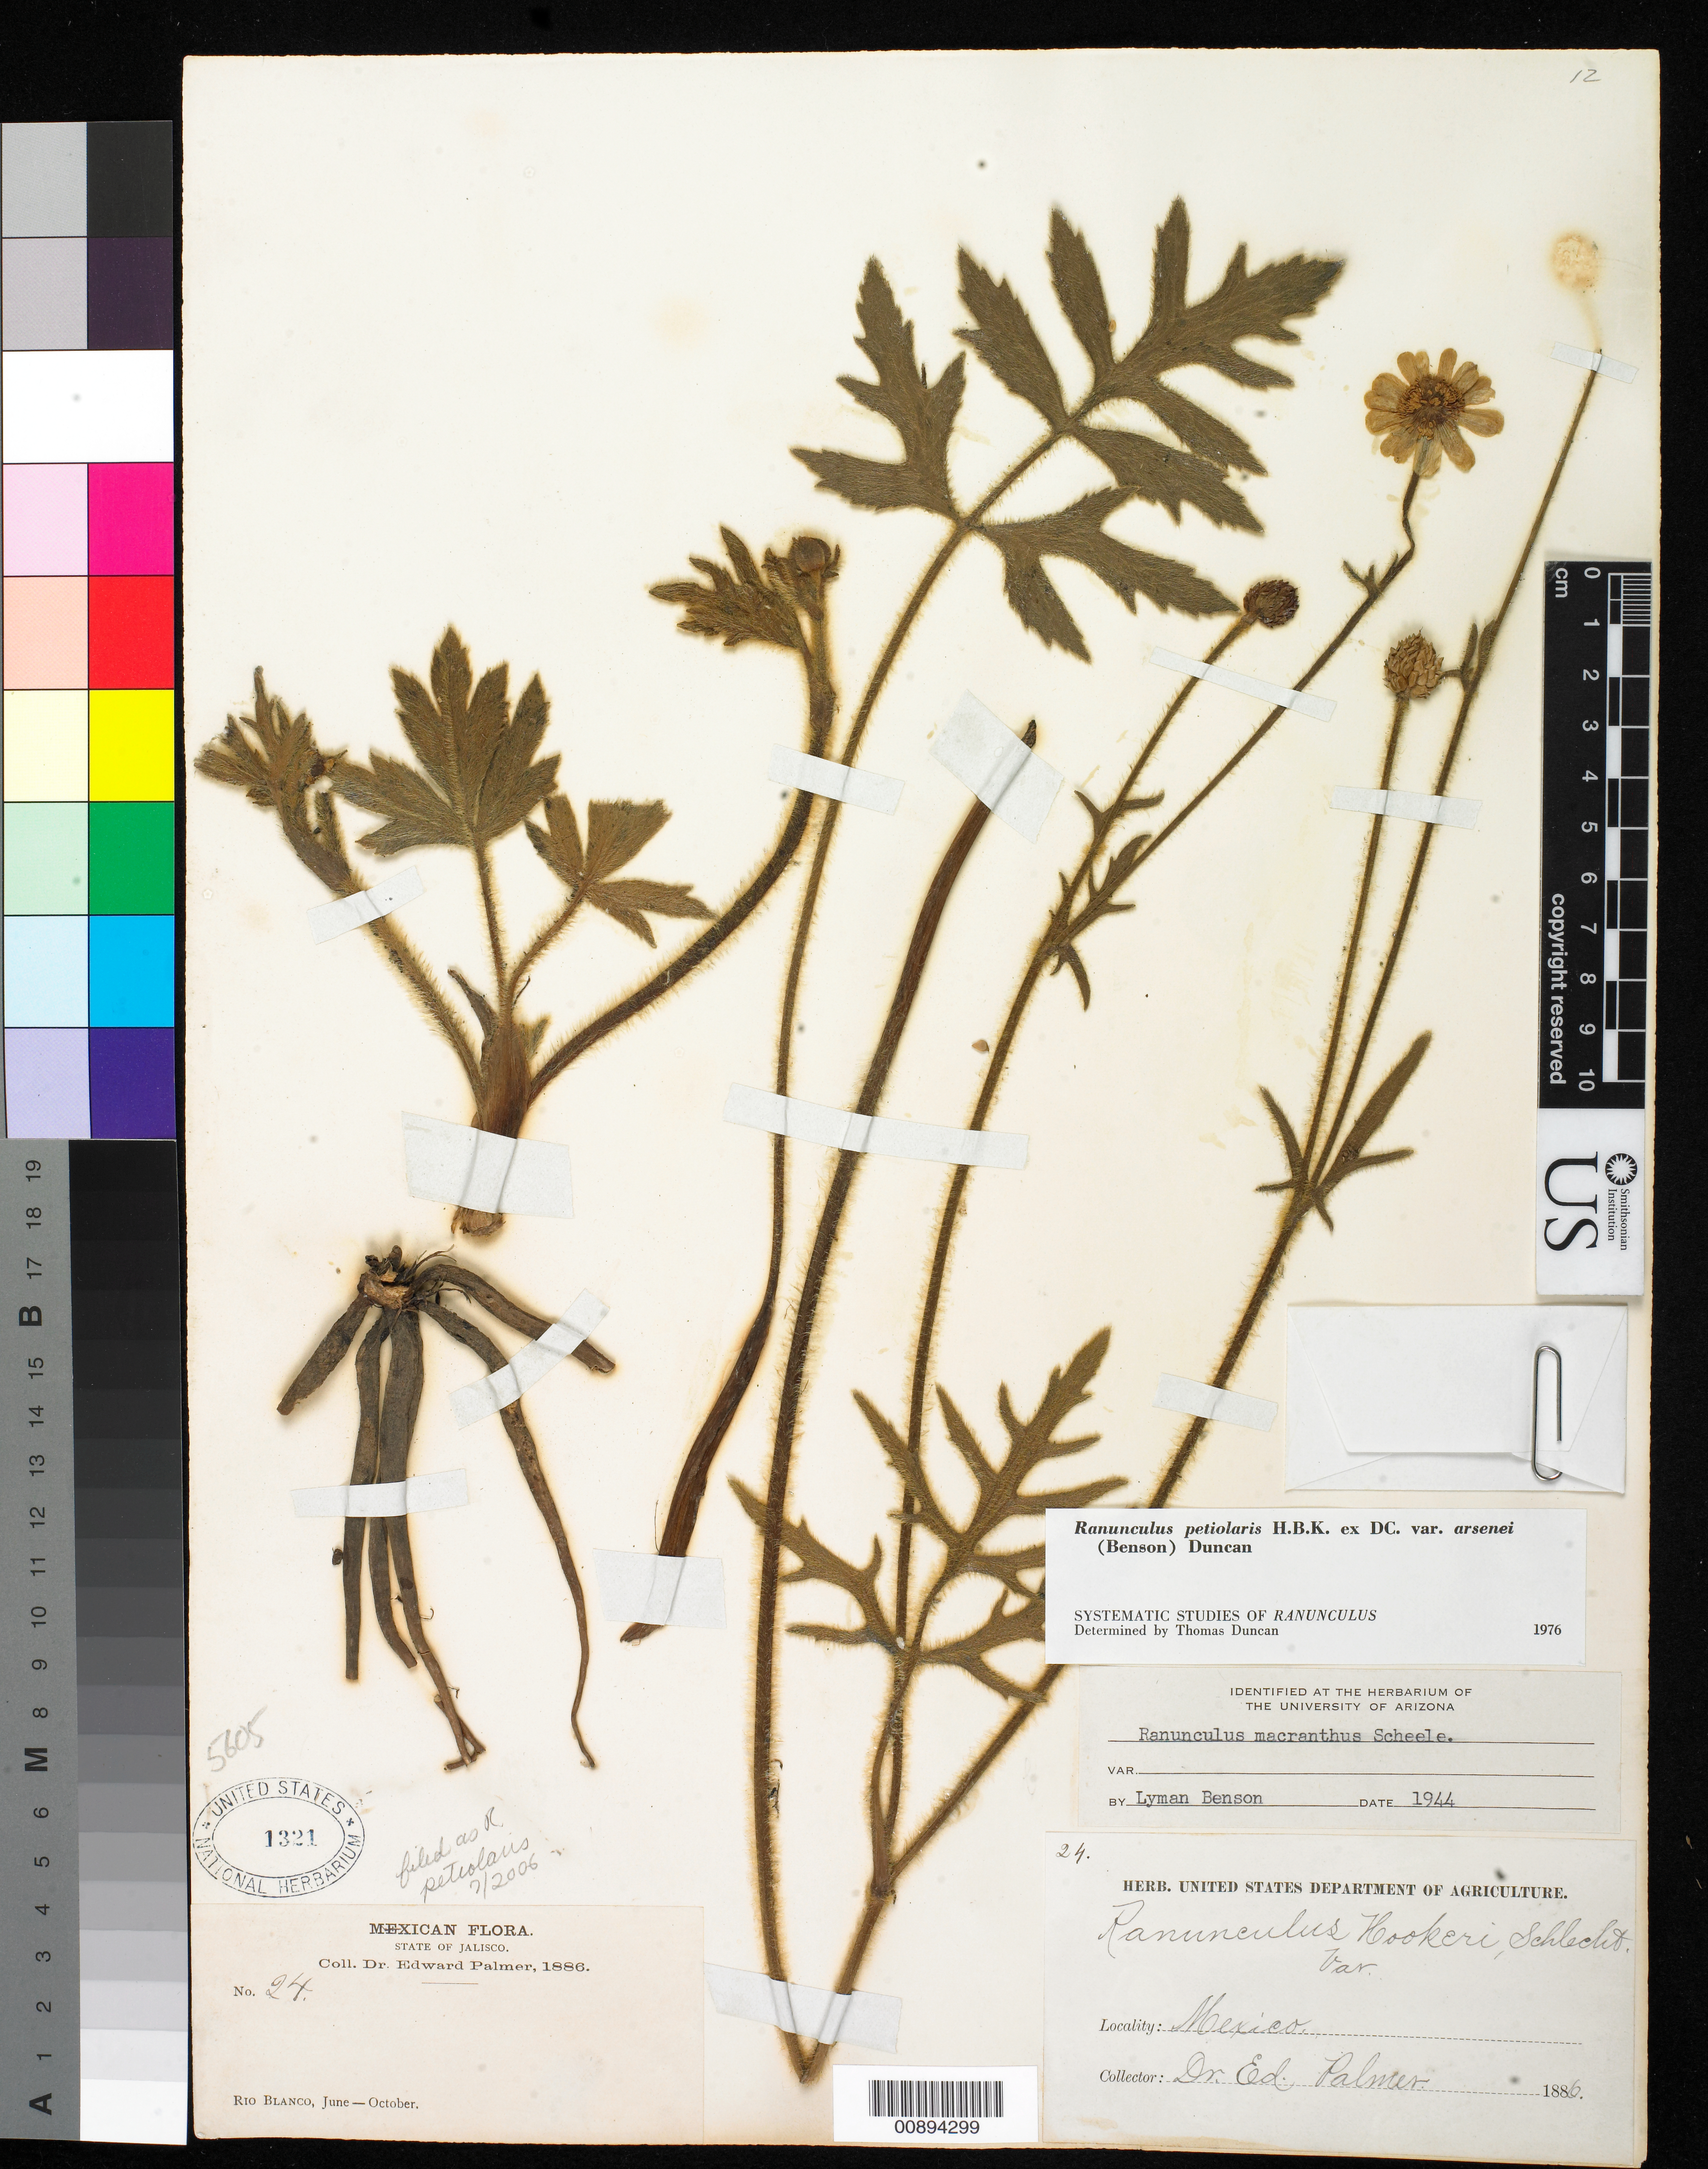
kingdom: Plantae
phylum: Tracheophyta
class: Magnoliopsida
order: Ranunculales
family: Ranunculaceae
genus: Ranunculus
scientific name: Ranunculus petiolaris var. arsenei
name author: (L.D. Benson) Duncan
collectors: E. Palmer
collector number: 24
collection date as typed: Jun 1886 to -- Oct 1886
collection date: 1886-06/1886-10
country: Mexico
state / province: Jalisco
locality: Rio Blanco, Jalisco.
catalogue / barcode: US 1321